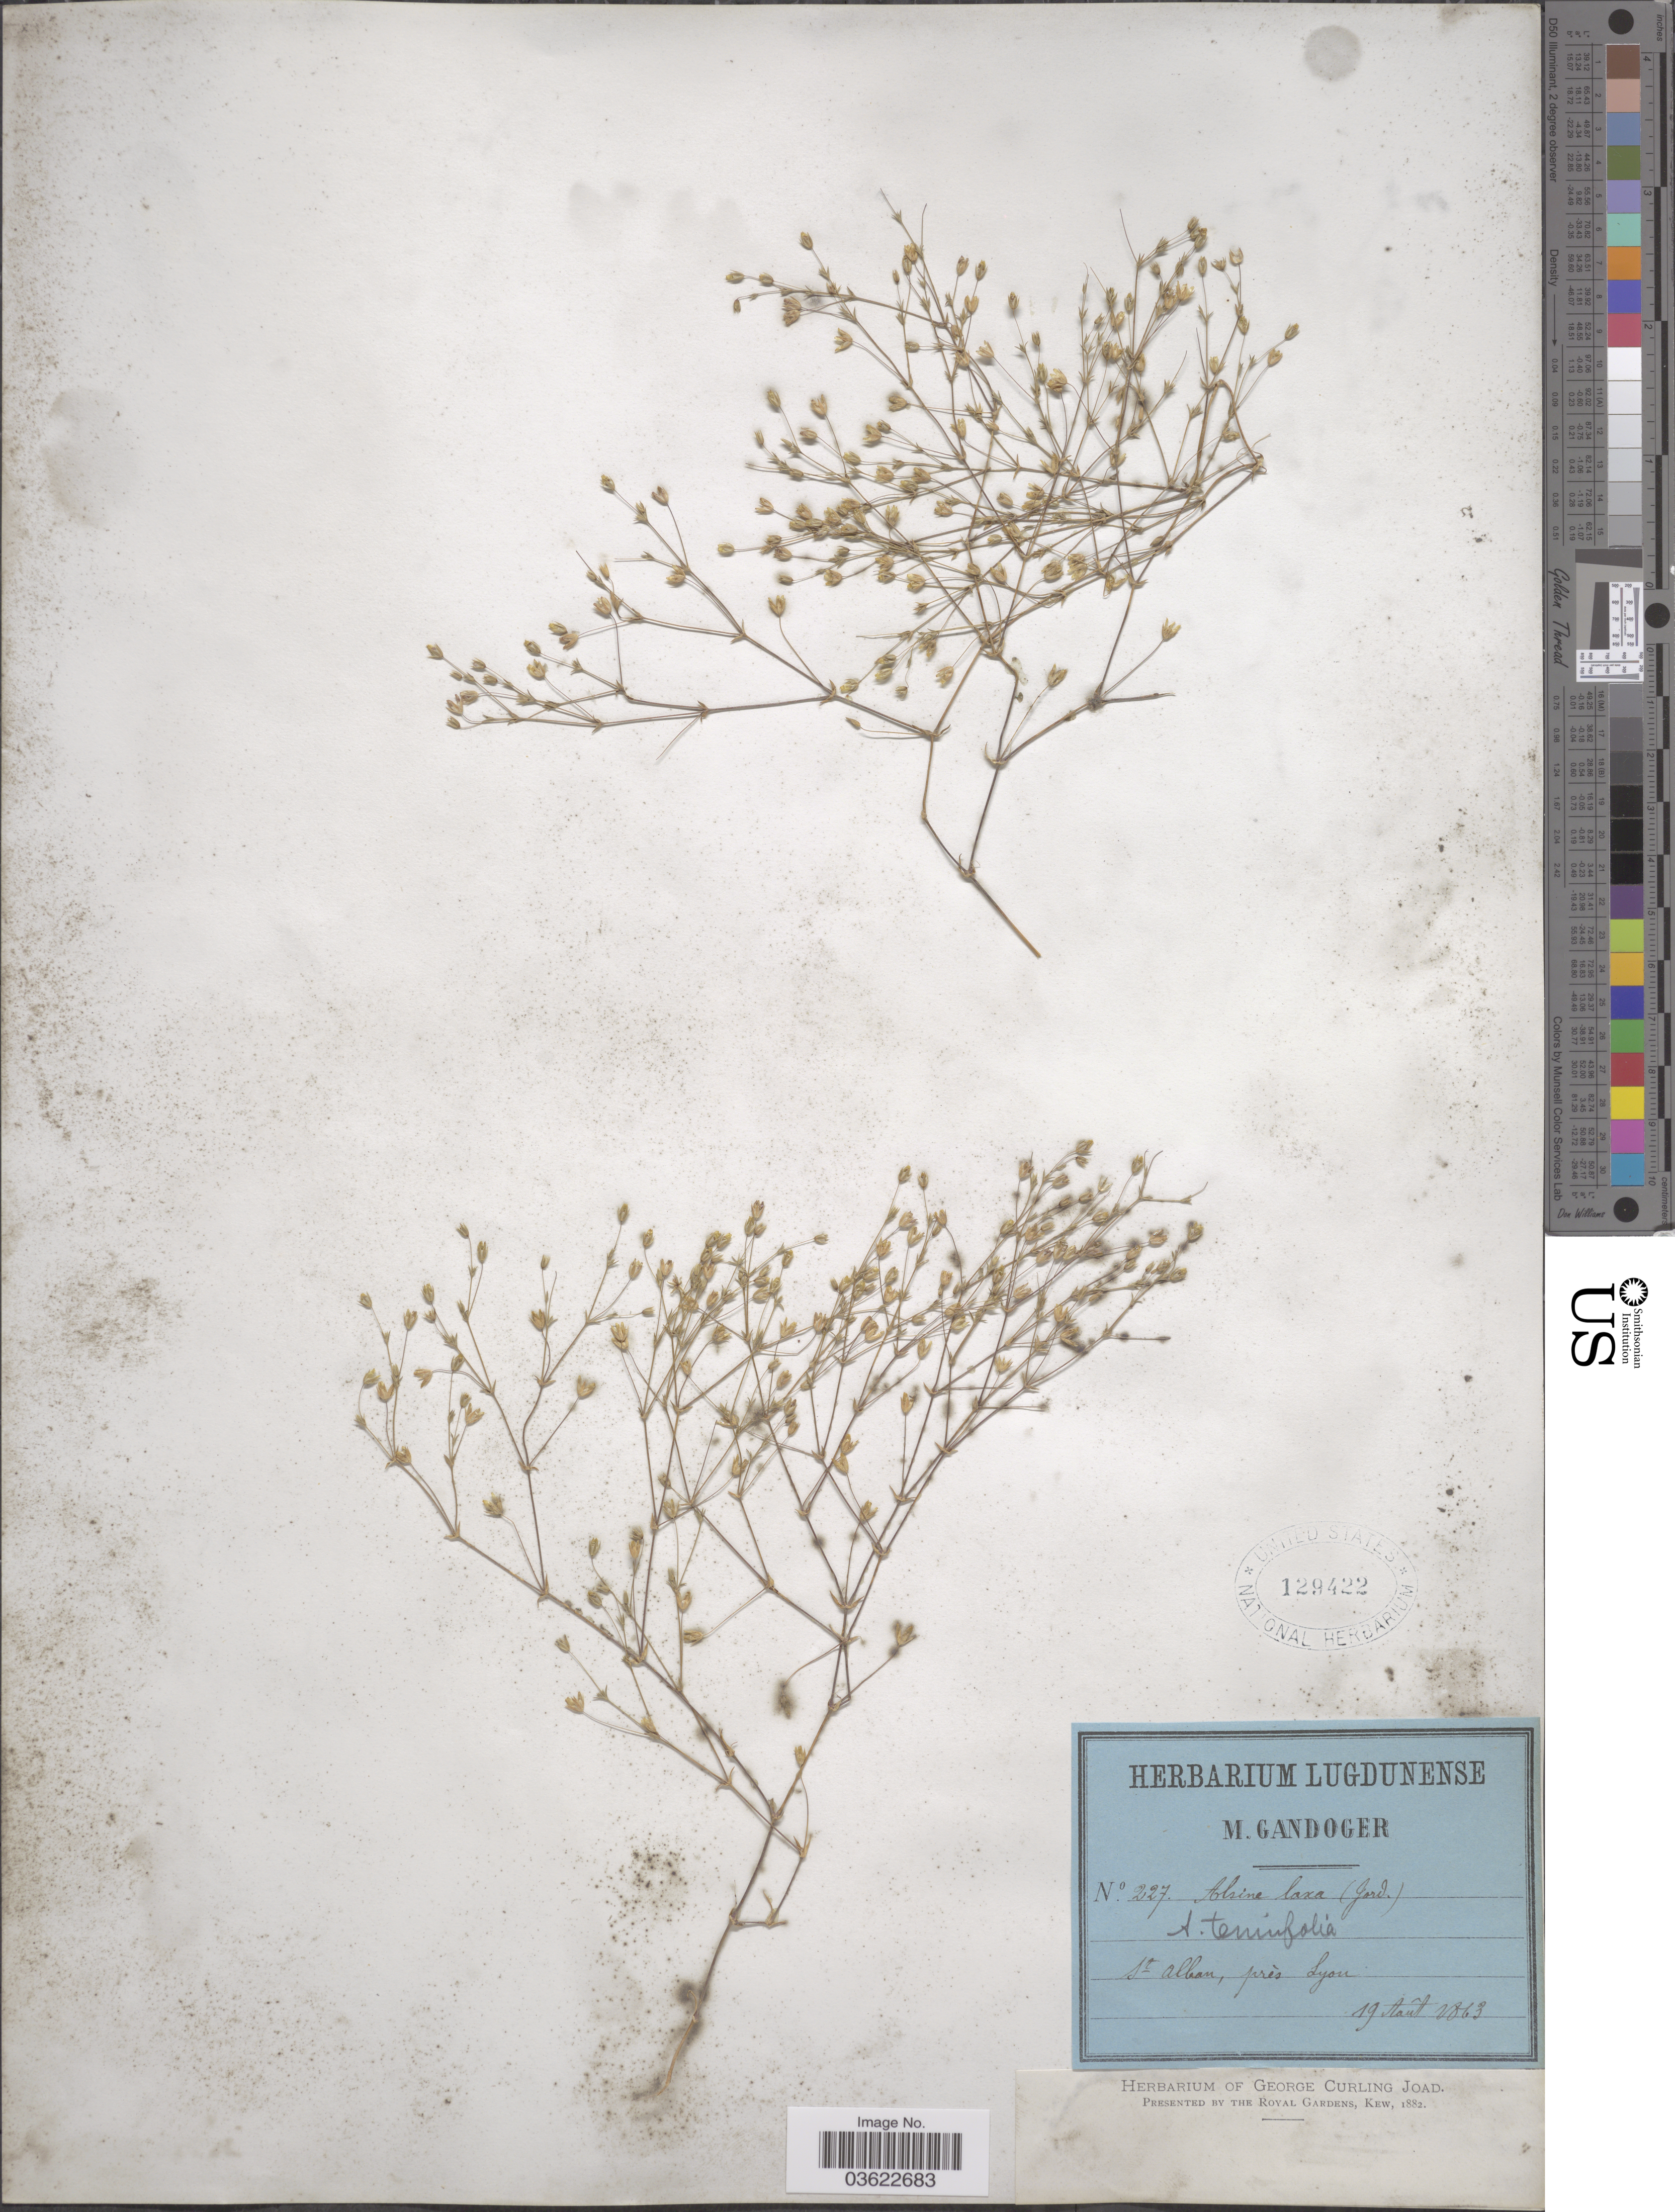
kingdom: Plantae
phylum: Tracheophyta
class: Magnoliopsida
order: Caryophyllales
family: Caryophyllaceae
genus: Arenaria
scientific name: Arenaria tenuifolia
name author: L.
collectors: M. Gandoger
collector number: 227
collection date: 1863-08-19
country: France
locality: St. Alban, près Lyon.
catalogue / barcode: US 129422